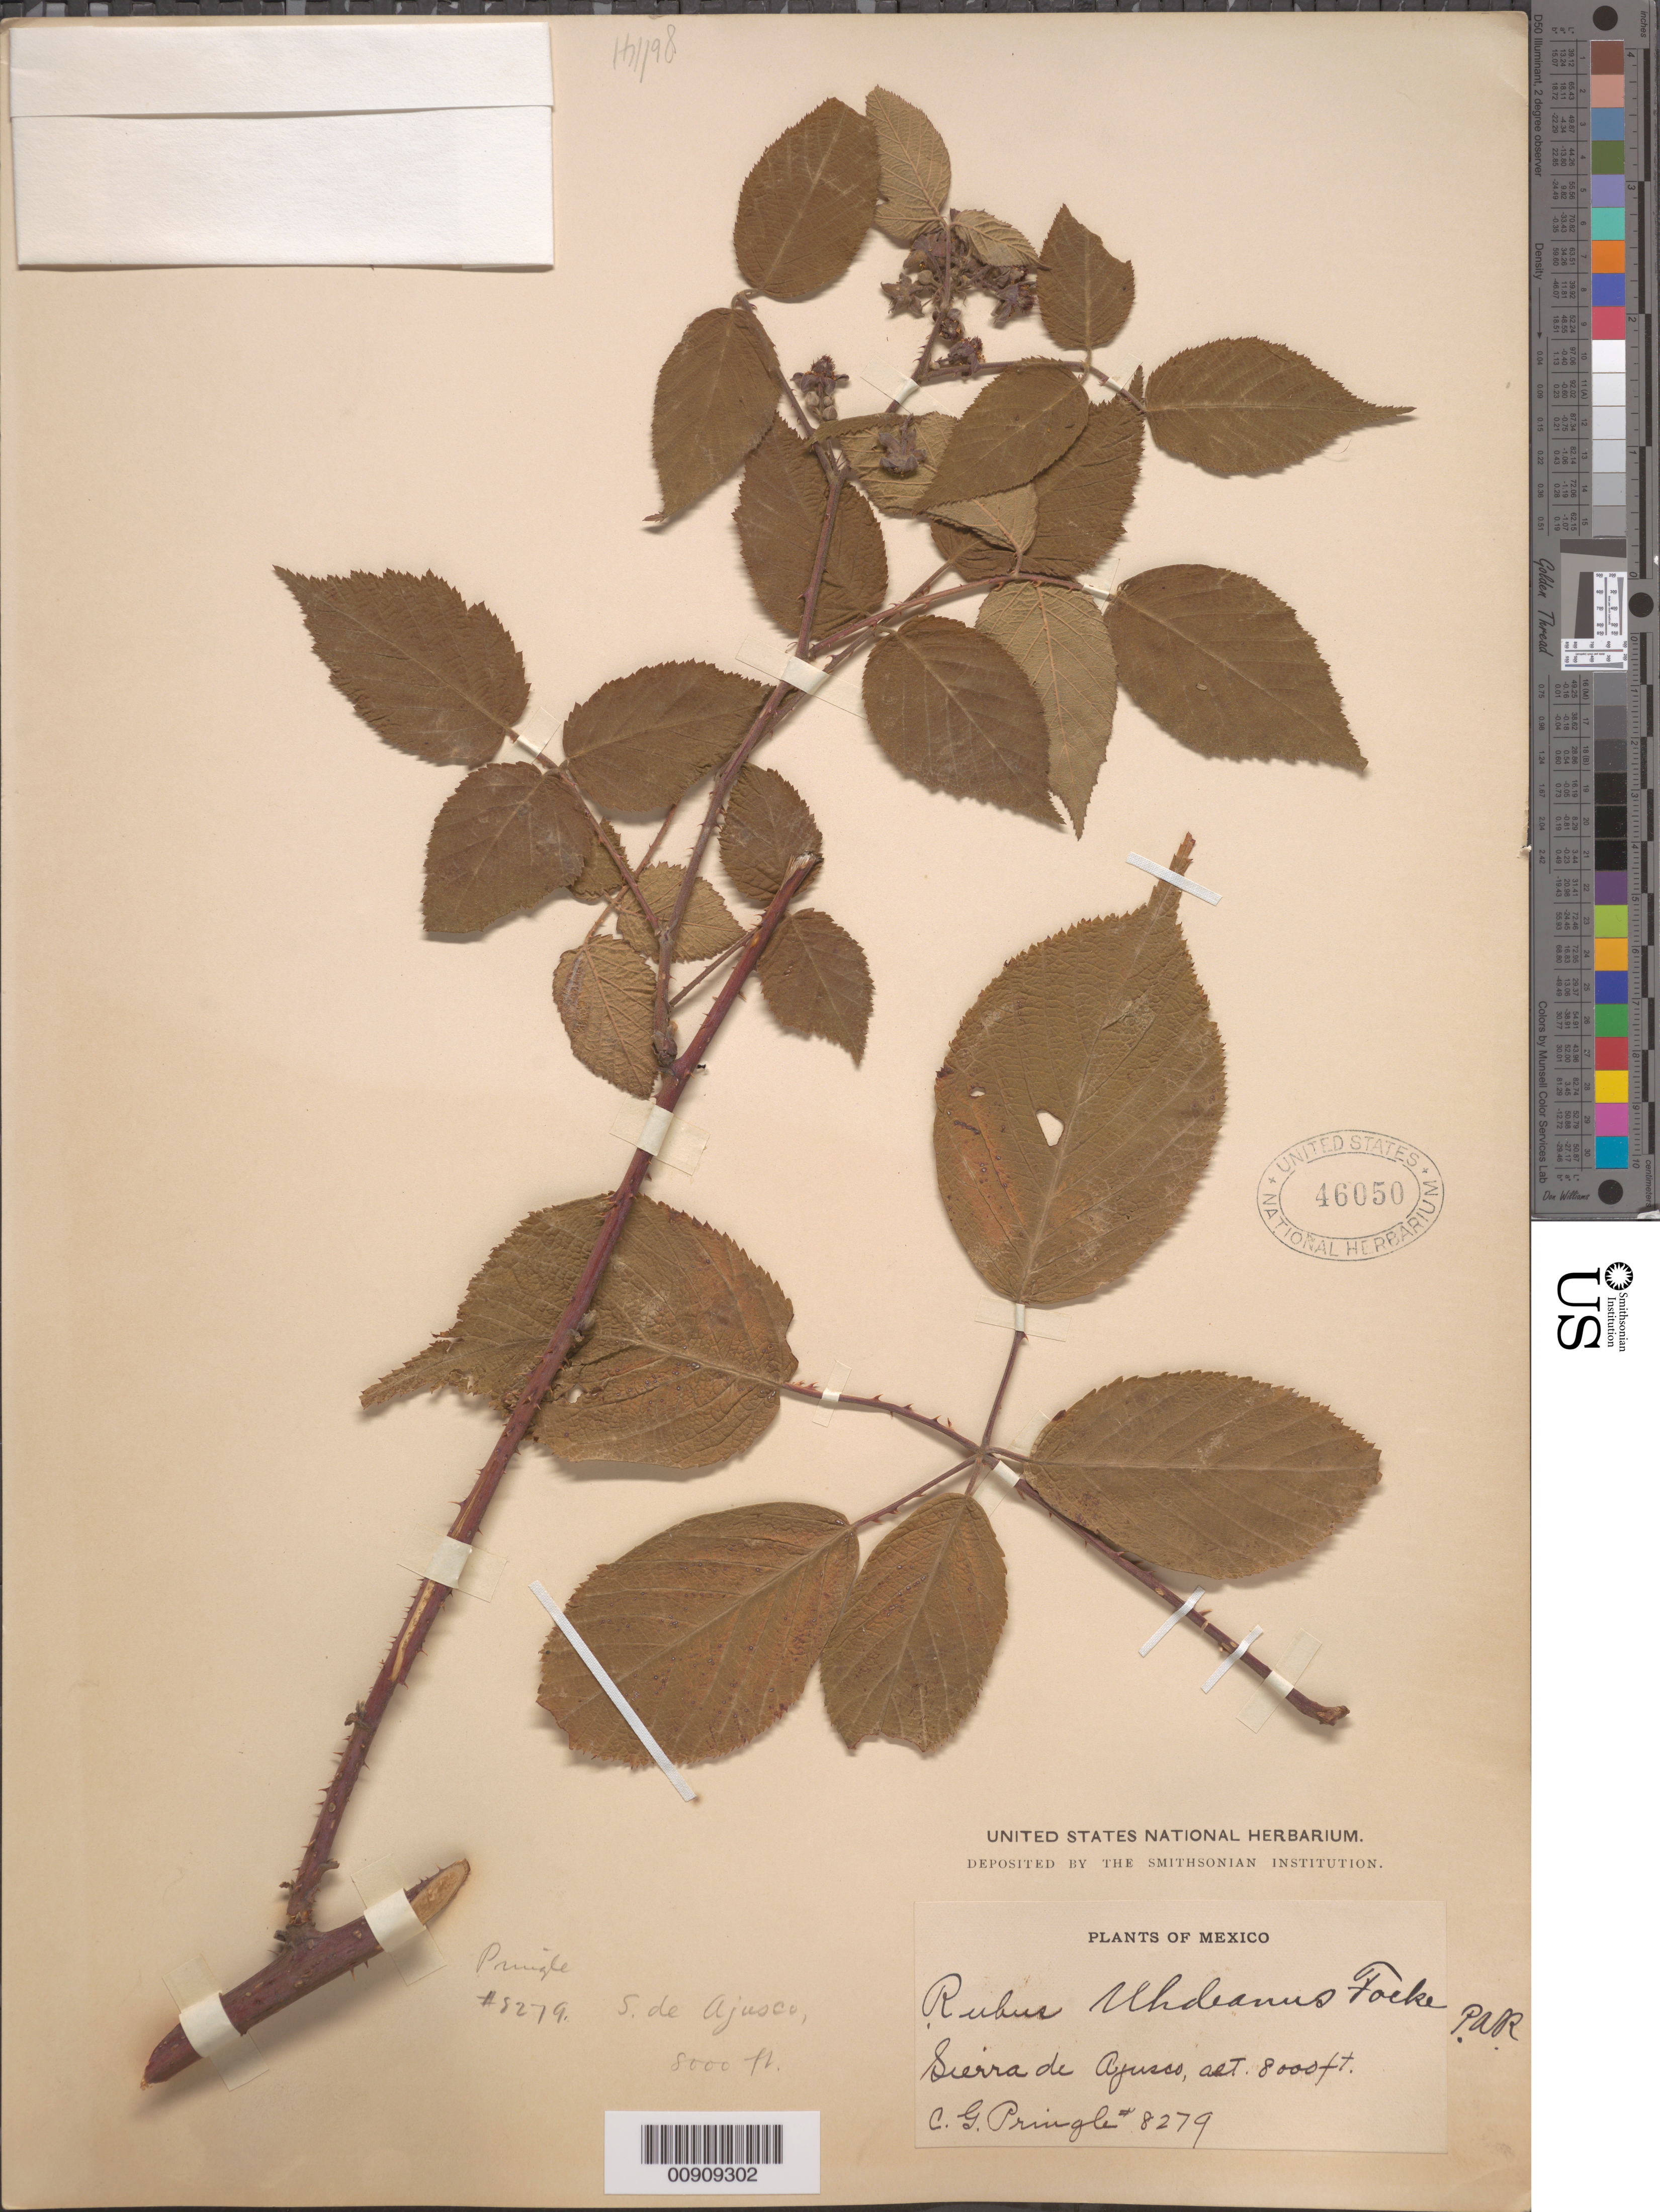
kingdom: Plantae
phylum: Tracheophyta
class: Magnoliopsida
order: Rosales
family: Rosaceae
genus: Rubus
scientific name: Rubus uhdeanus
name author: Focke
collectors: C. G. Pringle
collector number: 8279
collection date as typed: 05 May 1900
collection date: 1900-05-05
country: Mexico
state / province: Morelos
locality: Sierra de Ajusco.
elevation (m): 2438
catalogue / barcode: US 46050